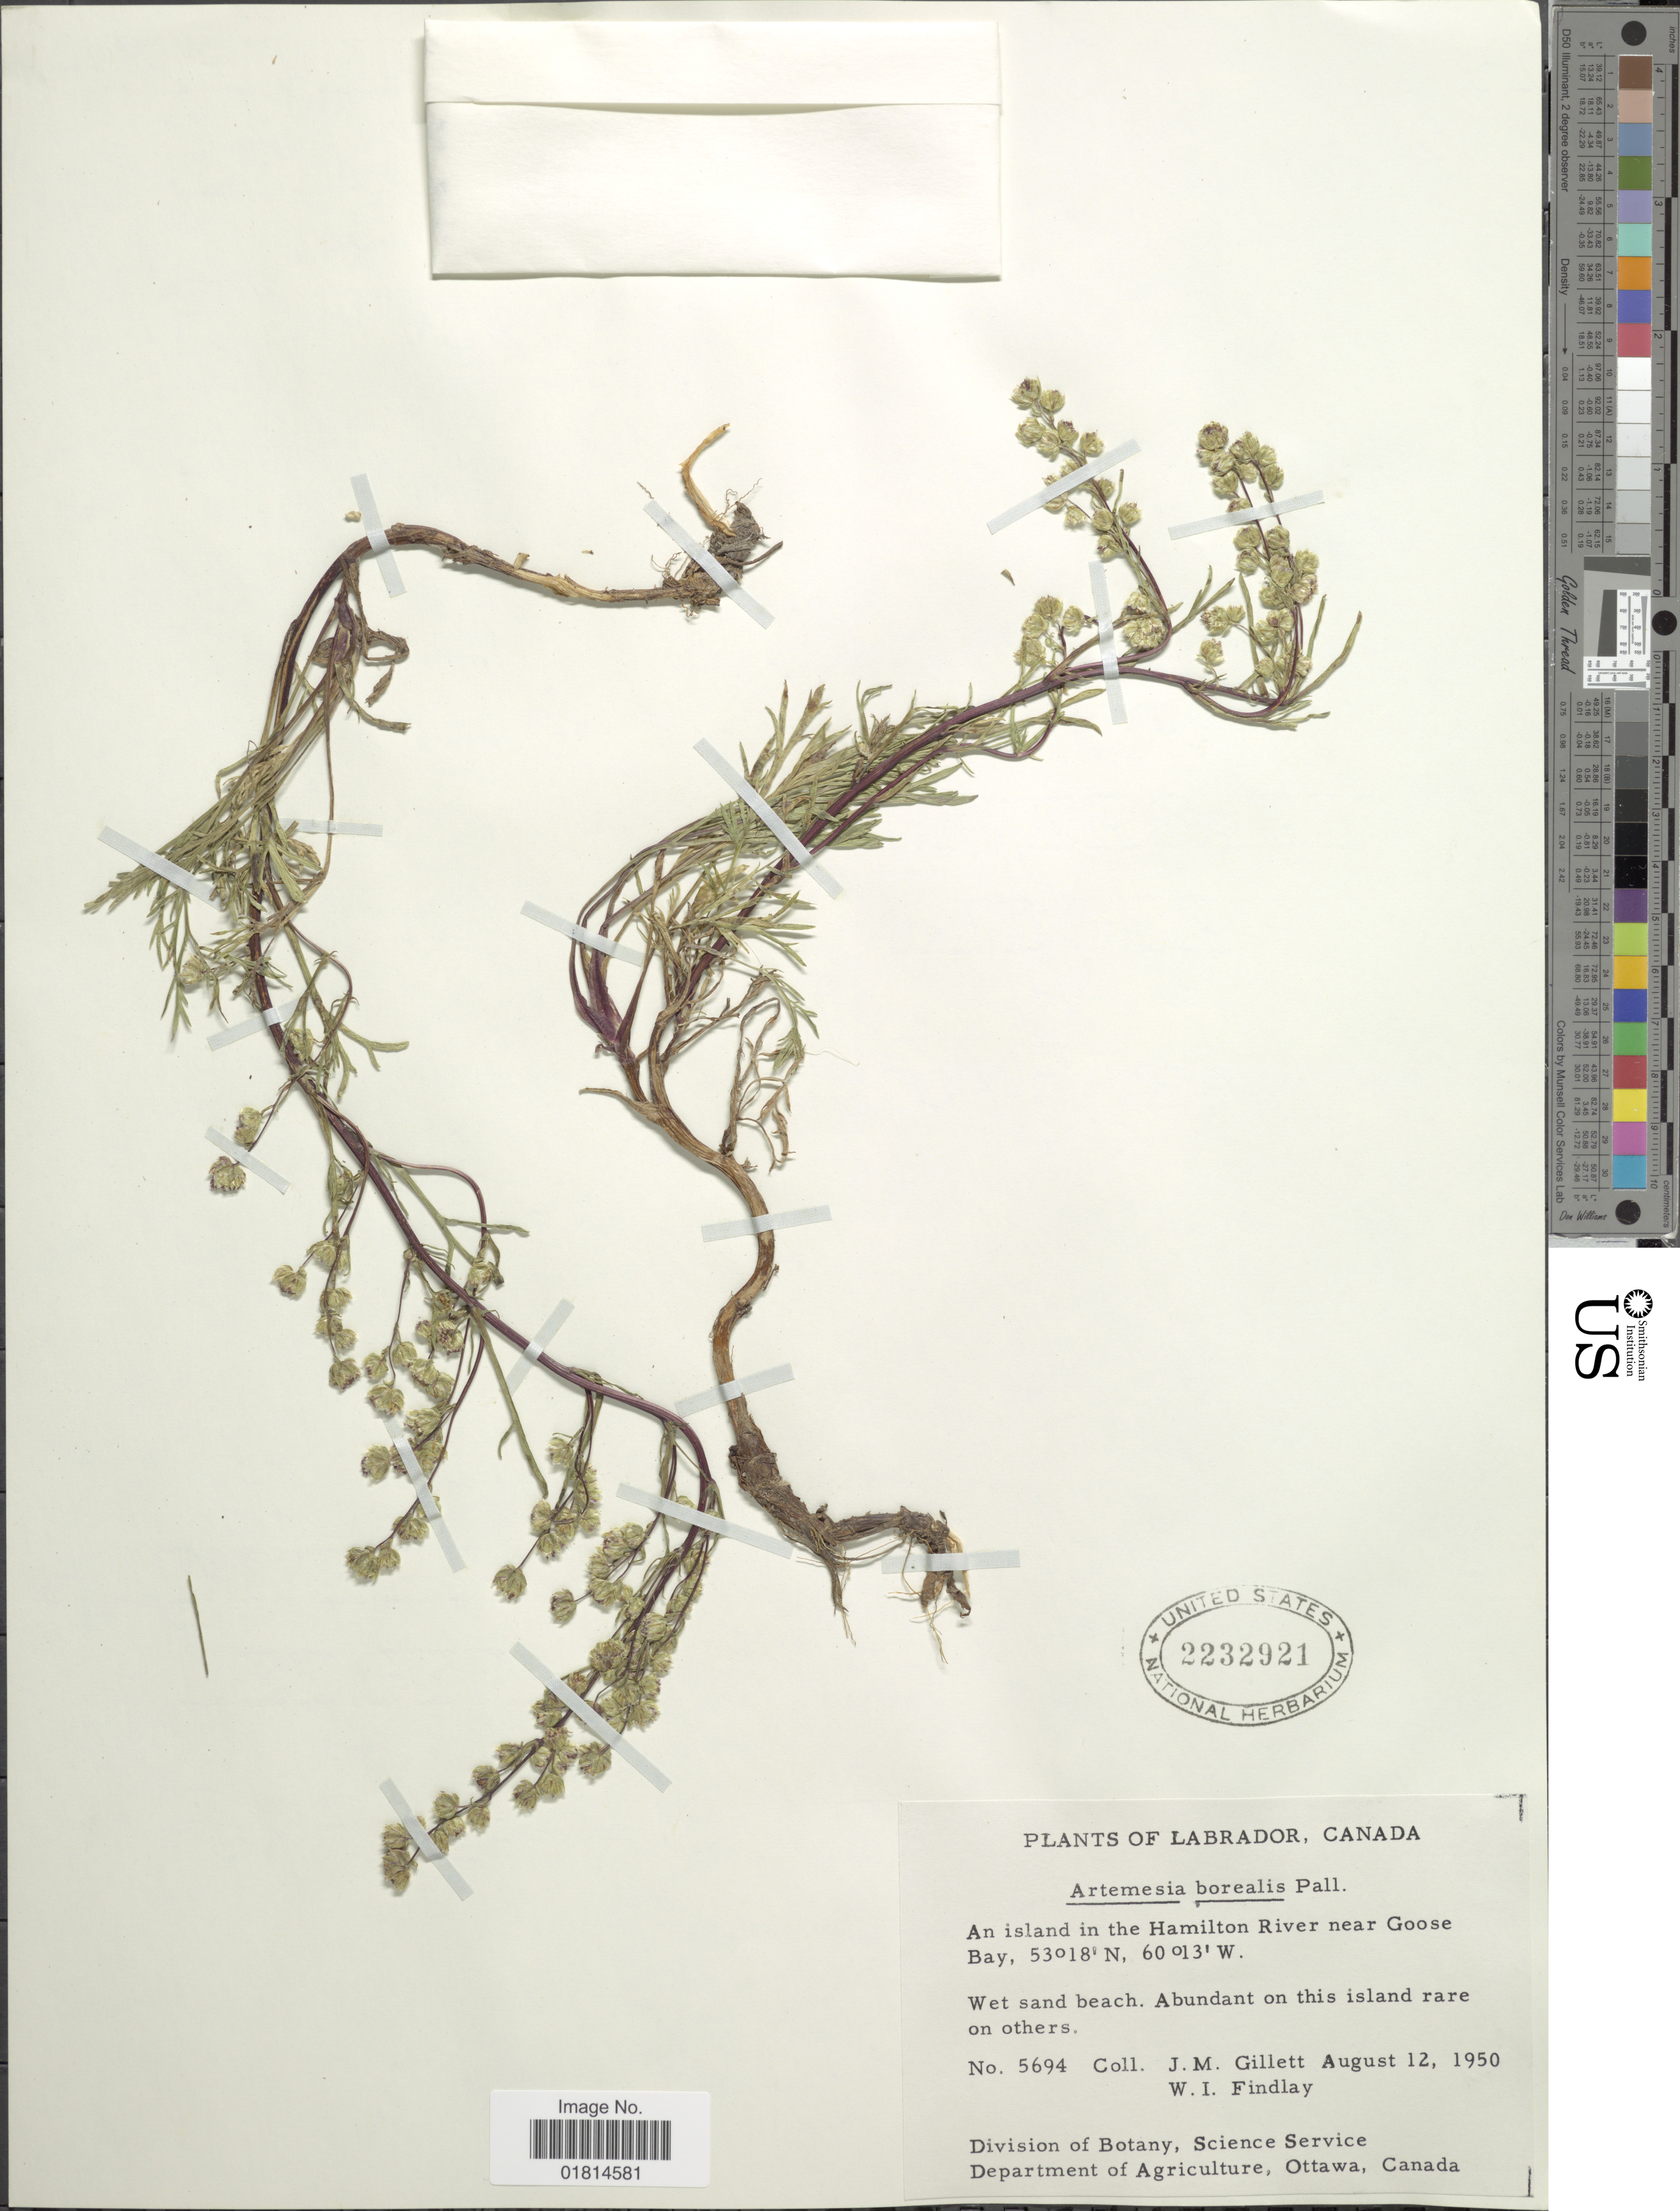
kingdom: Plantae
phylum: Tracheophyta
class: Magnoliopsida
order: Asterales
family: Asteraceae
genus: Artemisia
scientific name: Artemisia borealis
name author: Pall.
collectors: J. M. Gillett & W. Findlay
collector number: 5694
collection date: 1950-08-12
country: Canada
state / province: Newfoundland and Labrador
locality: Labrador. An island in the Hamilton River near Goose Bay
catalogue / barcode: US 2232921